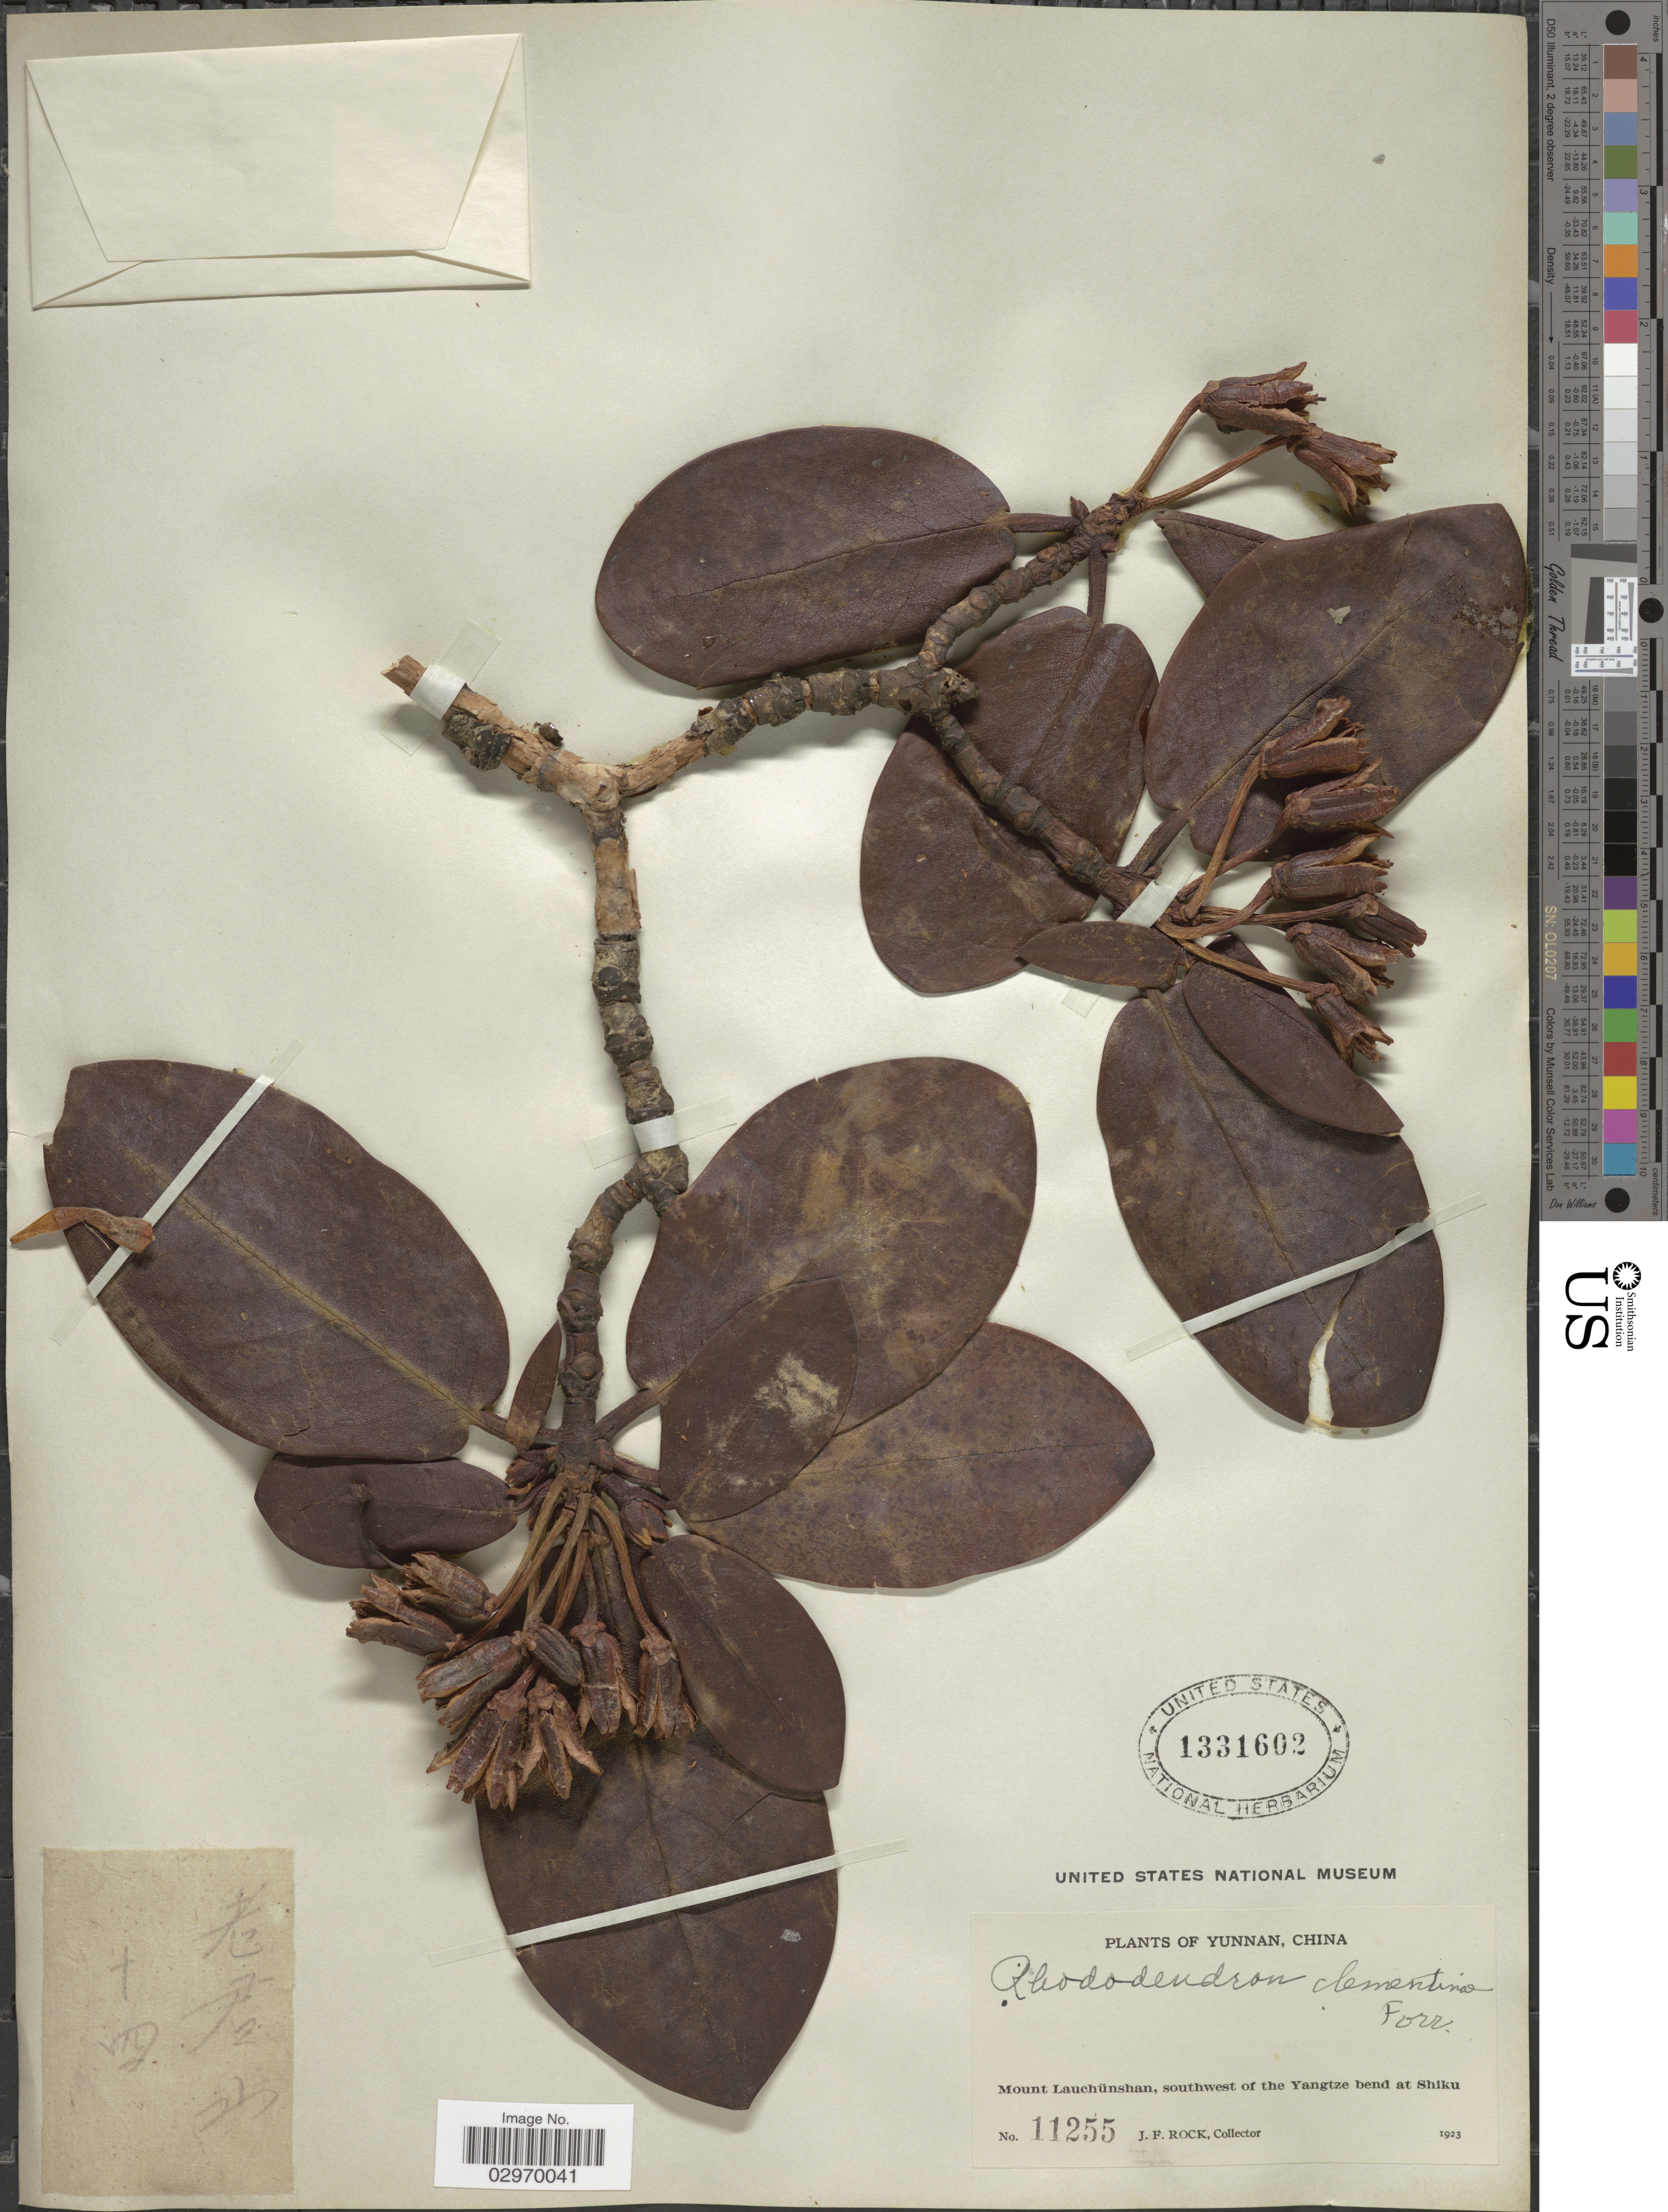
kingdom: Plantae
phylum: Tracheophyta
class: Magnoliopsida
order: Ericales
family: Ericaceae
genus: Rhododendron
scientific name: Rhododendron clementinae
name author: Forrest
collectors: J. Rock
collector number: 11255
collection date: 1923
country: China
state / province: Yunnan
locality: Mount Lauchünshan, southwest of the Yangtze bend at Shiku.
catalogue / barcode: US 1331602